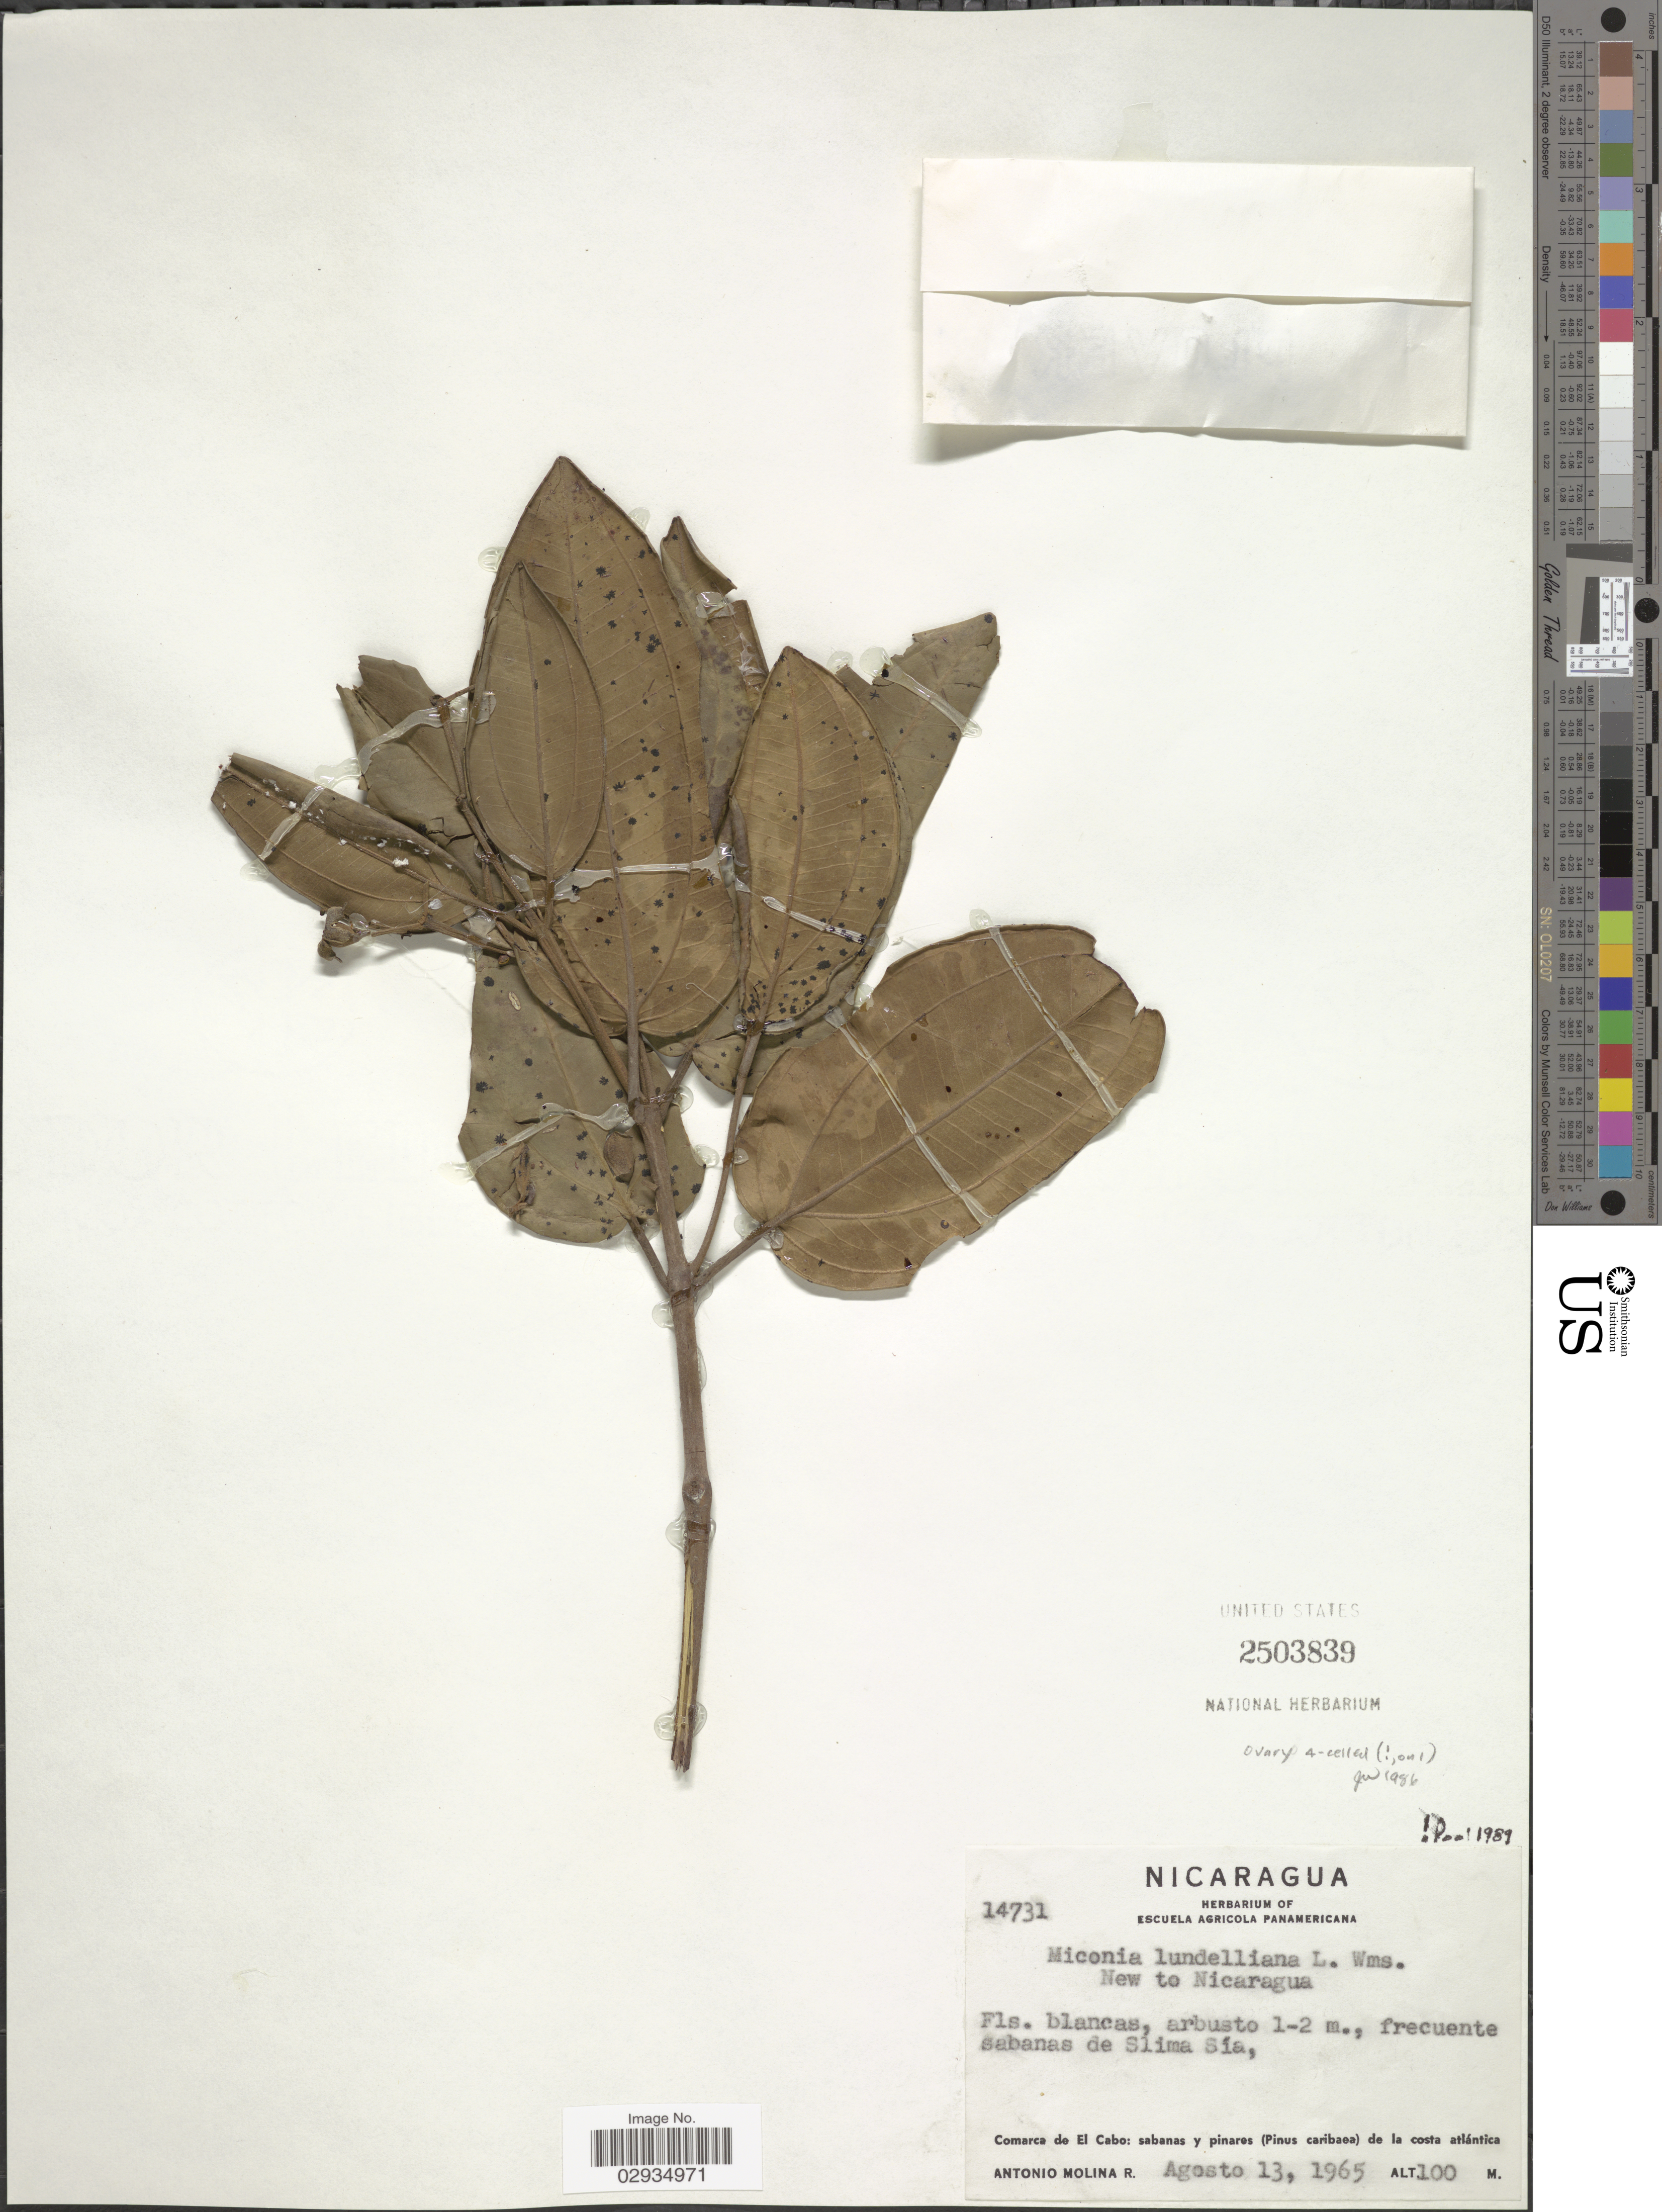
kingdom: Plantae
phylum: Tracheophyta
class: Magnoliopsida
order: Myrtales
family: Melastomataceae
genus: Miconia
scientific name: Miconia lundelliana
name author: L.O. Williams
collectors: A. Molina R.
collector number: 14731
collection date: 1965-08-13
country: Nicaragua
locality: Frecuente sabanas de Slima Sía, Comarca de El Cabo: sabanas y pinares (Pinus caribaea) de la costa atlántica.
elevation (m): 100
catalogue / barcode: US 2503839